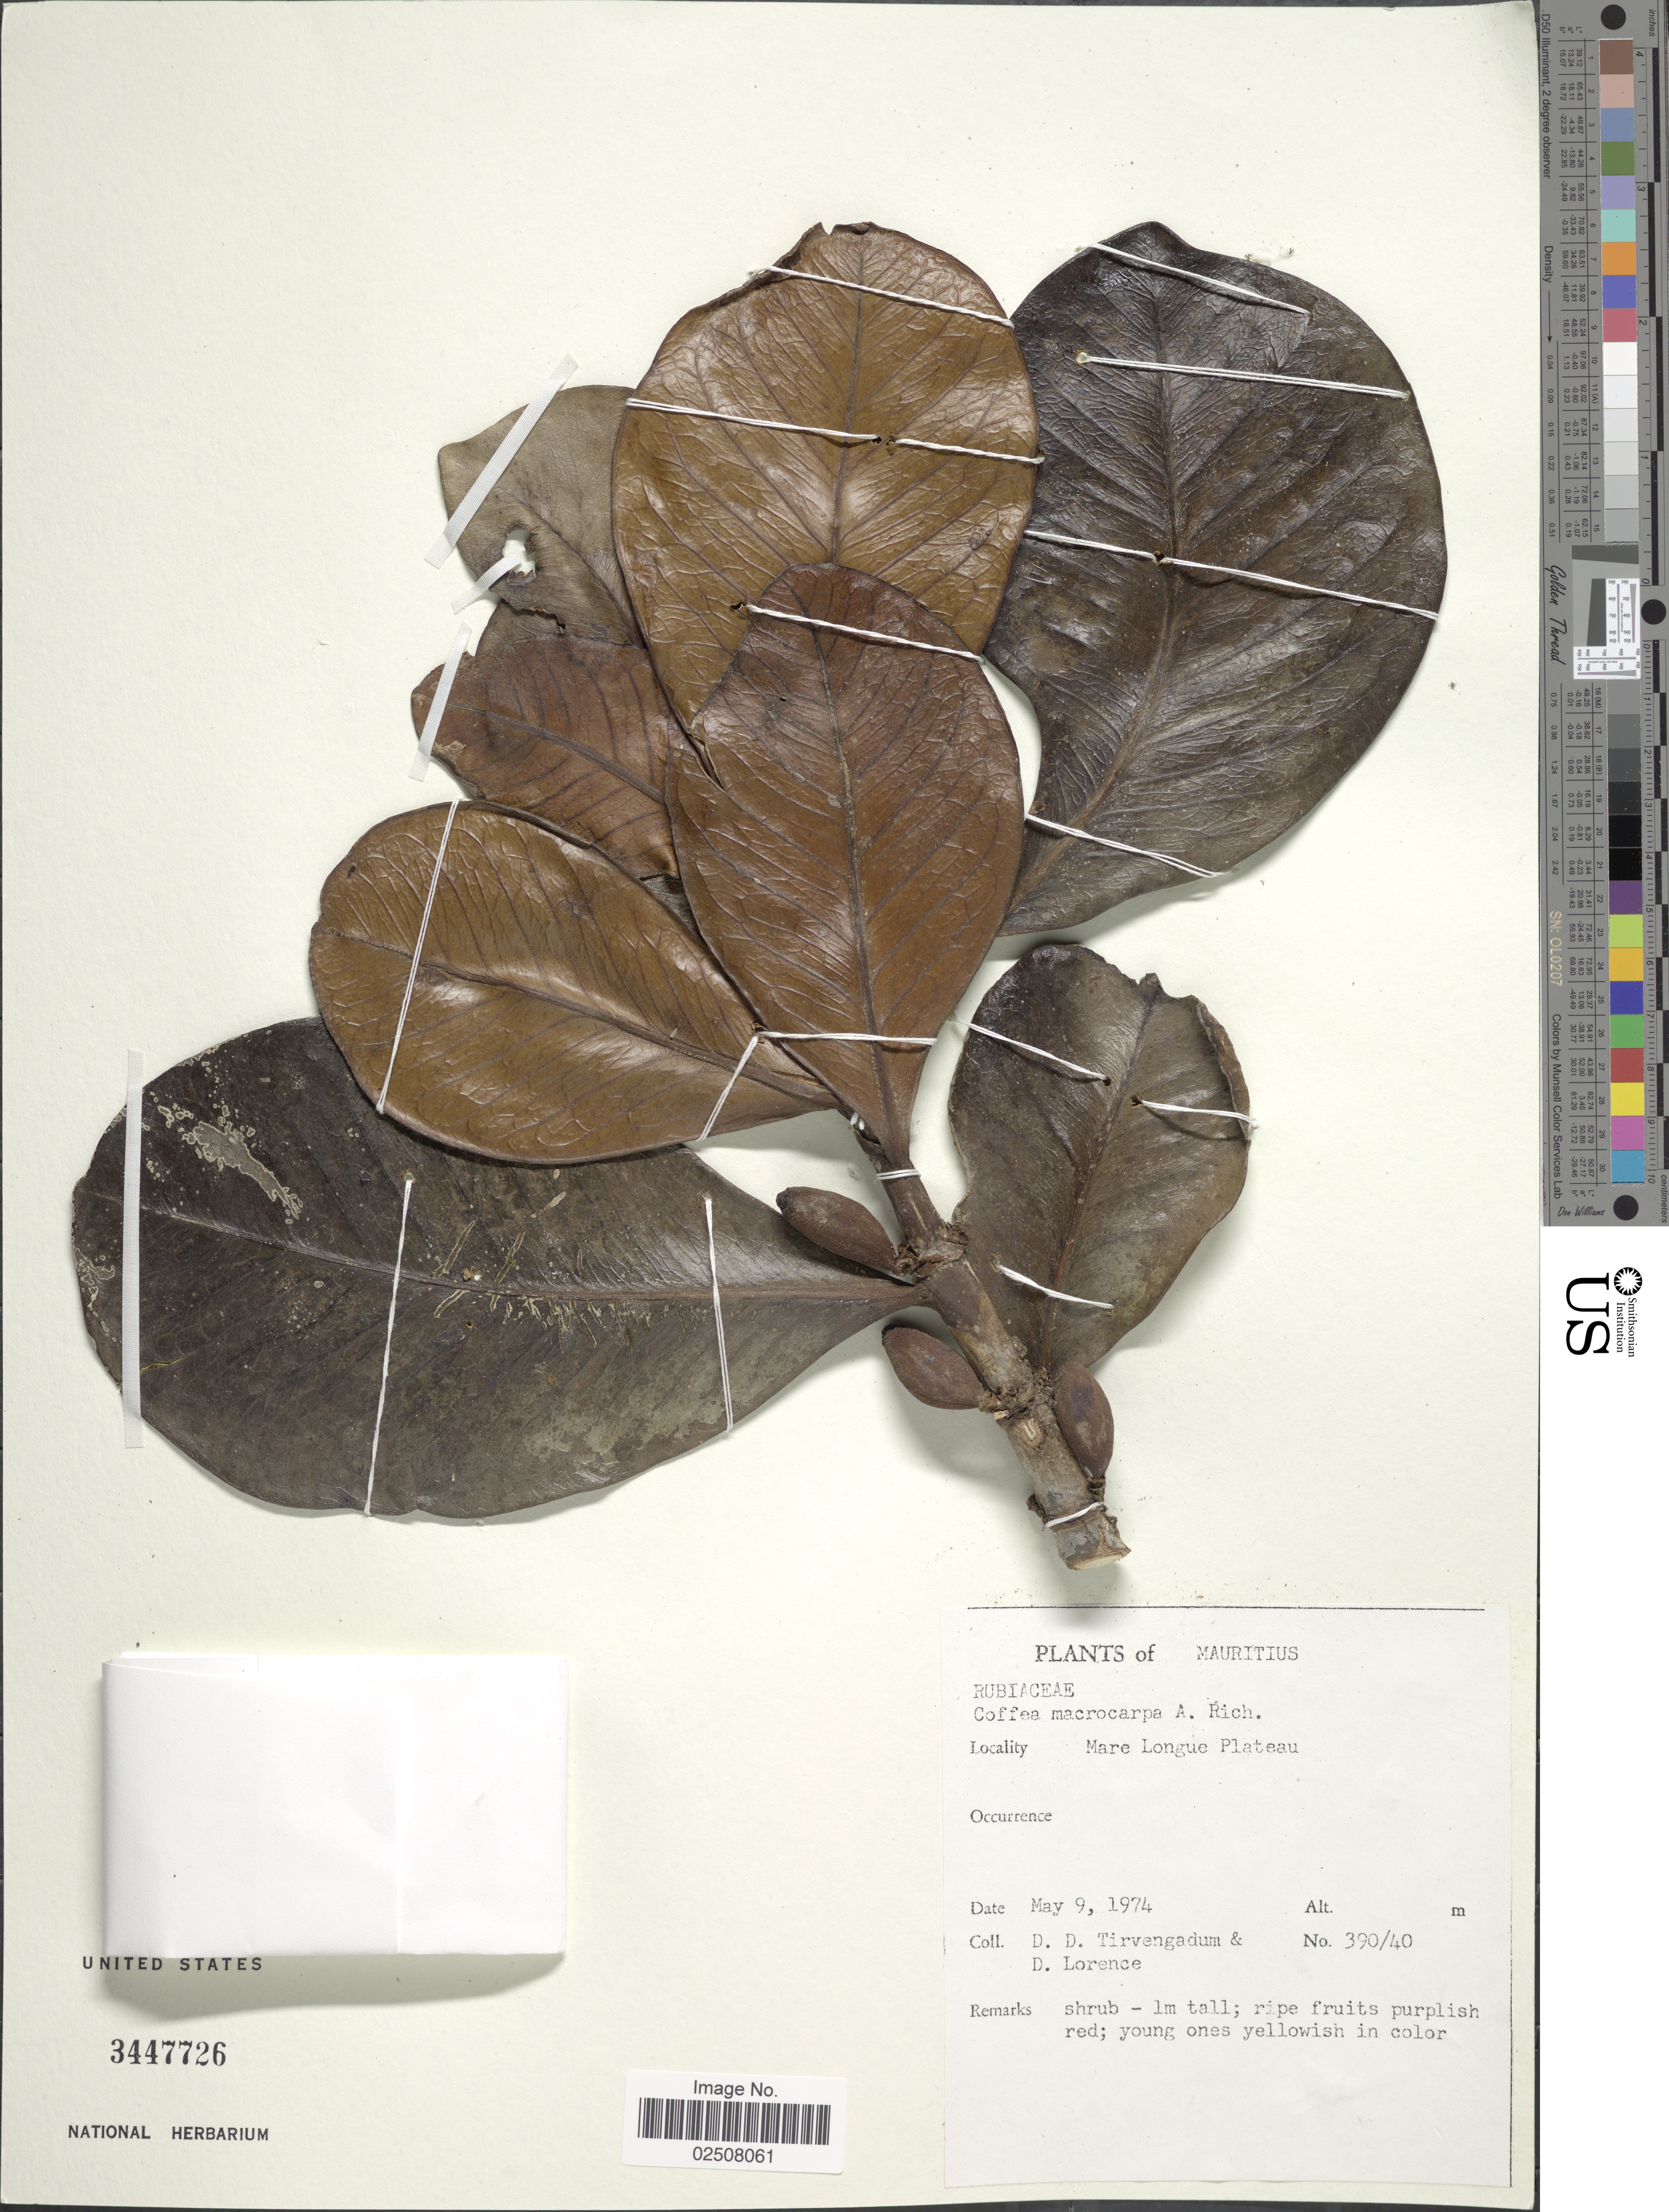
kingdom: Plantae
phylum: Tracheophyta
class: Magnoliopsida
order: Gentianales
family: Rubiaceae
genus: Coffea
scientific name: Coffea macrocarpa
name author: A. Rich.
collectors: D. Tirvengadum & D. Lorence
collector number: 390/40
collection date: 1974-05-09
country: Mauritius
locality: Mare Longue Plateau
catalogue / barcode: US 3447726